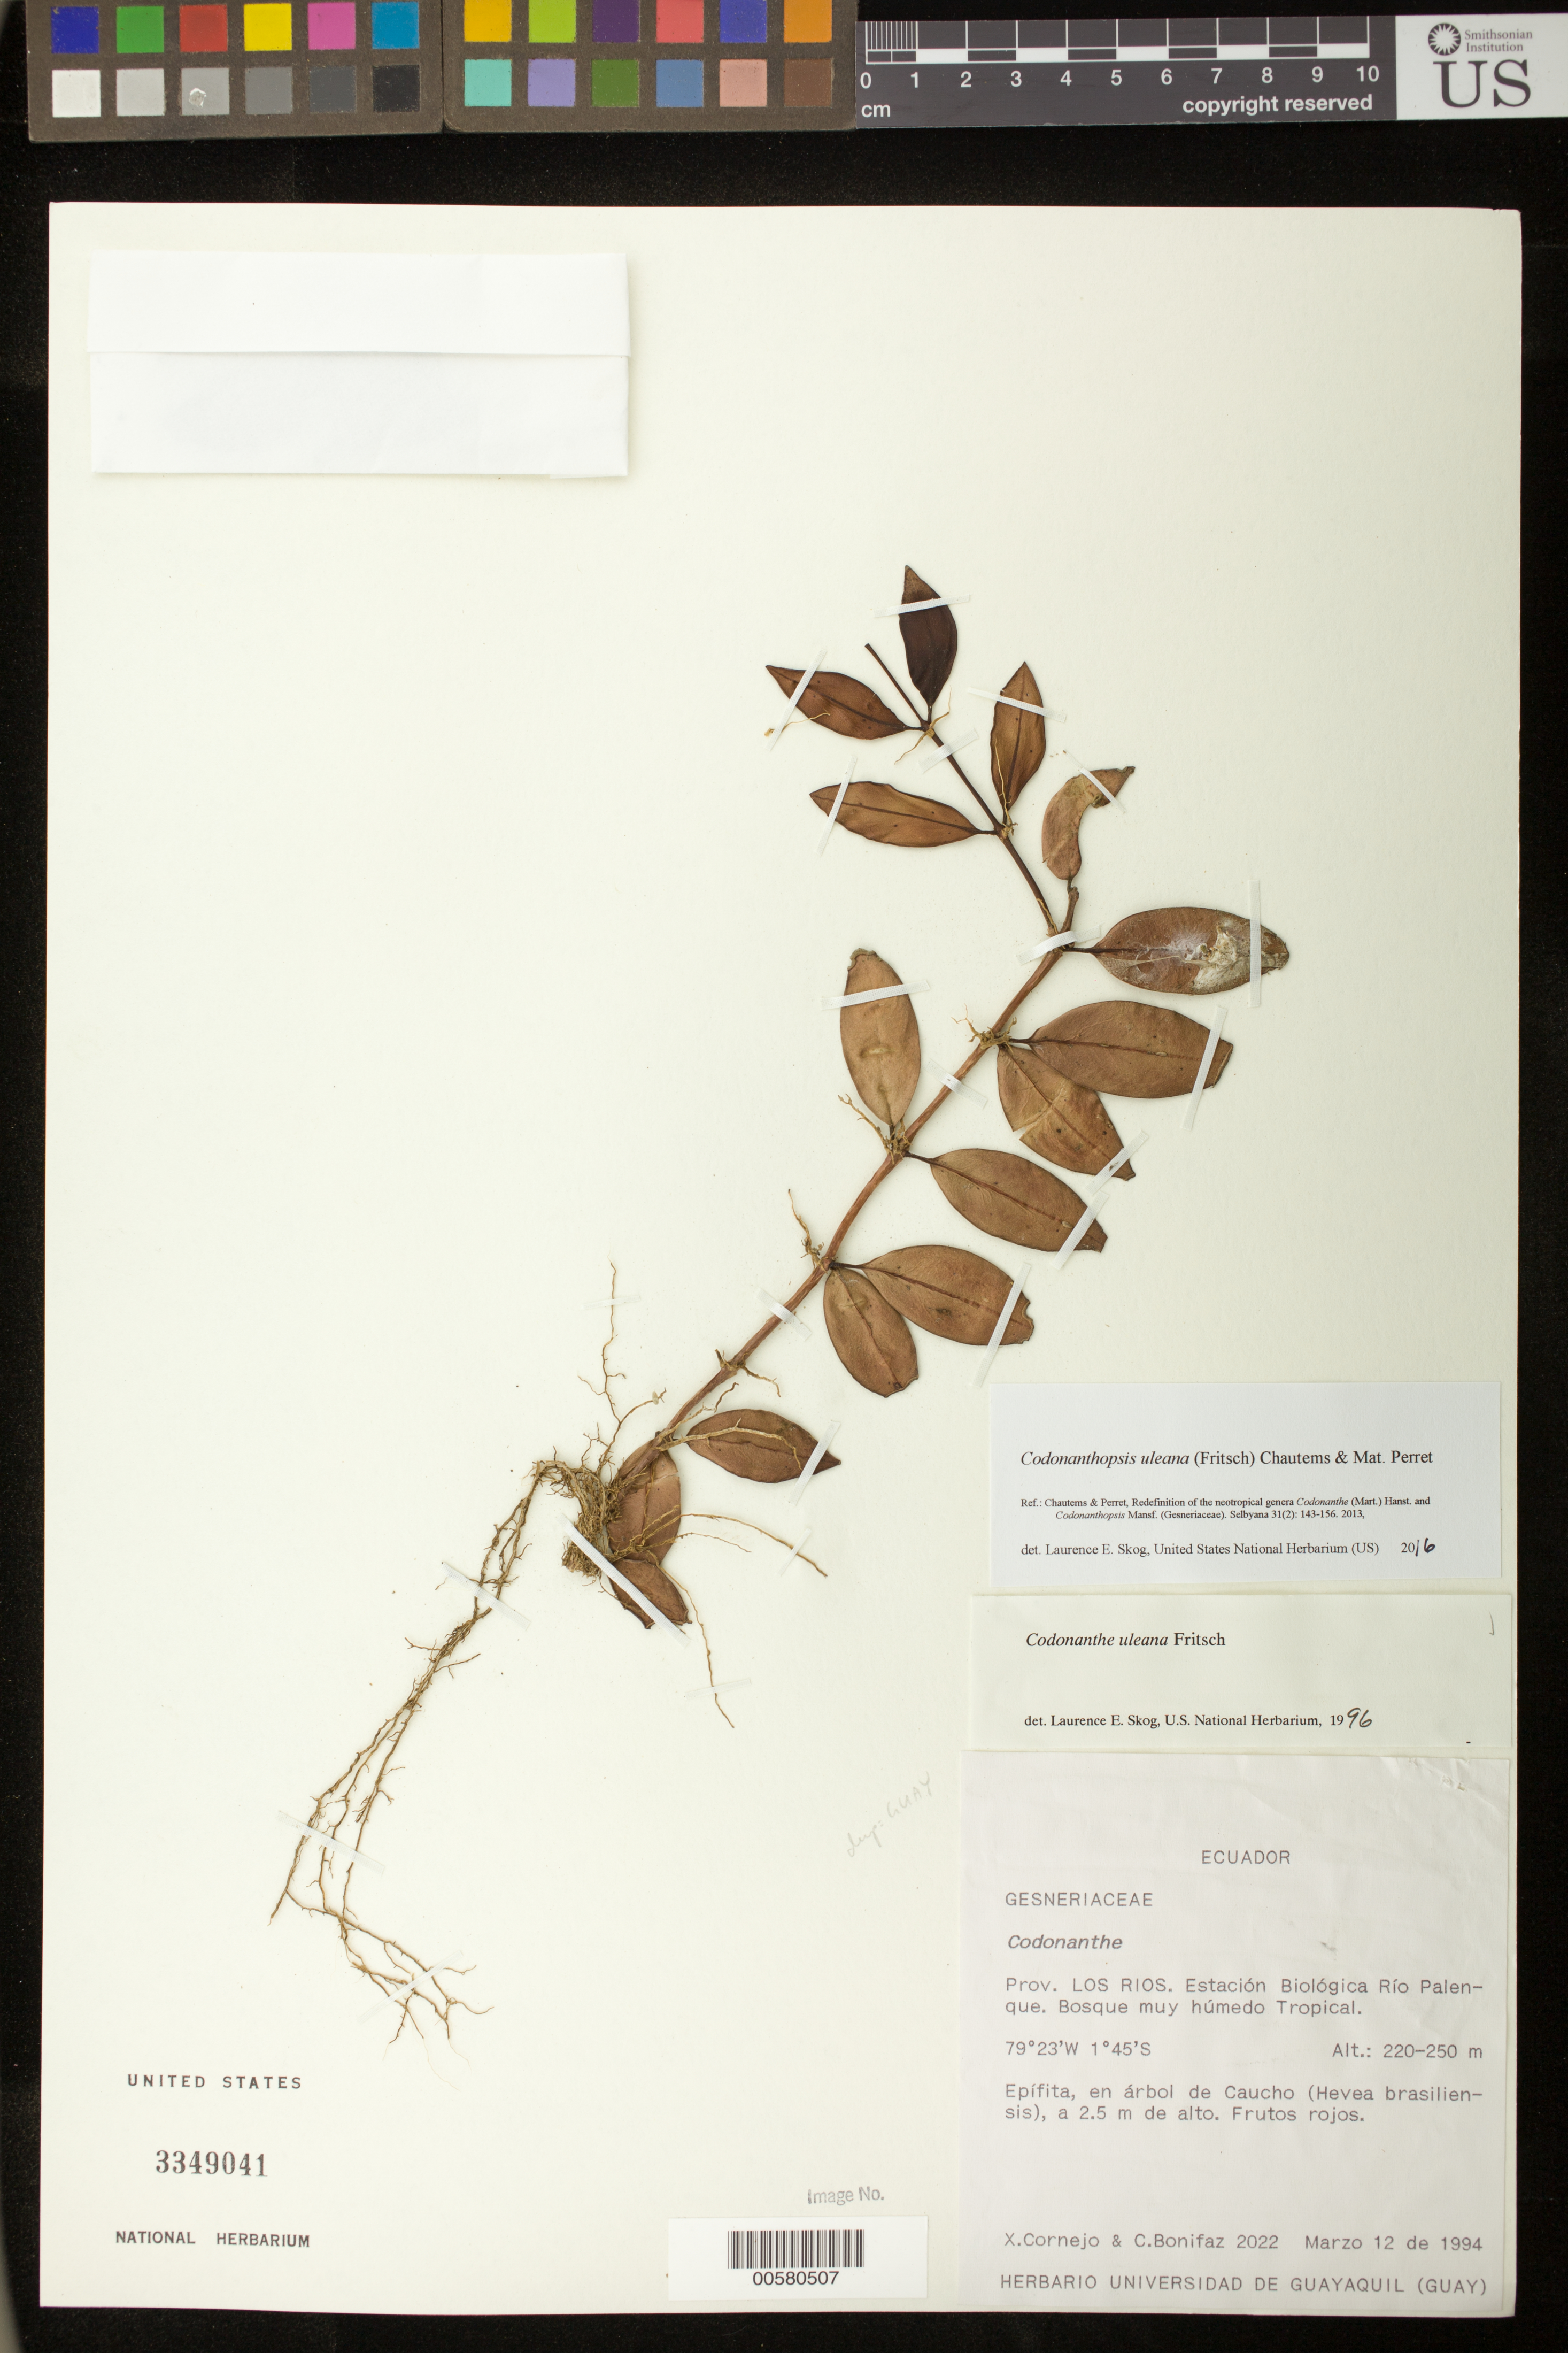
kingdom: Plantae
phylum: Tracheophyta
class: Magnoliopsida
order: Lamiales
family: Gesneriaceae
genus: Codonanthopsis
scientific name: Codonanthopsis uleana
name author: (Fritsch) Chautems & Mat.Perret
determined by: Skog, Laurence E.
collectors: X. F. Cornejo & C. Bonifaz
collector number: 2022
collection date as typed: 12 Mar 1994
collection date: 1994-03-12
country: Ecuador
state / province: Los Ríos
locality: Estación Biológica Río Palenque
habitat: Bosque muy húmedo tropical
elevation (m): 220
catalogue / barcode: US 3349041